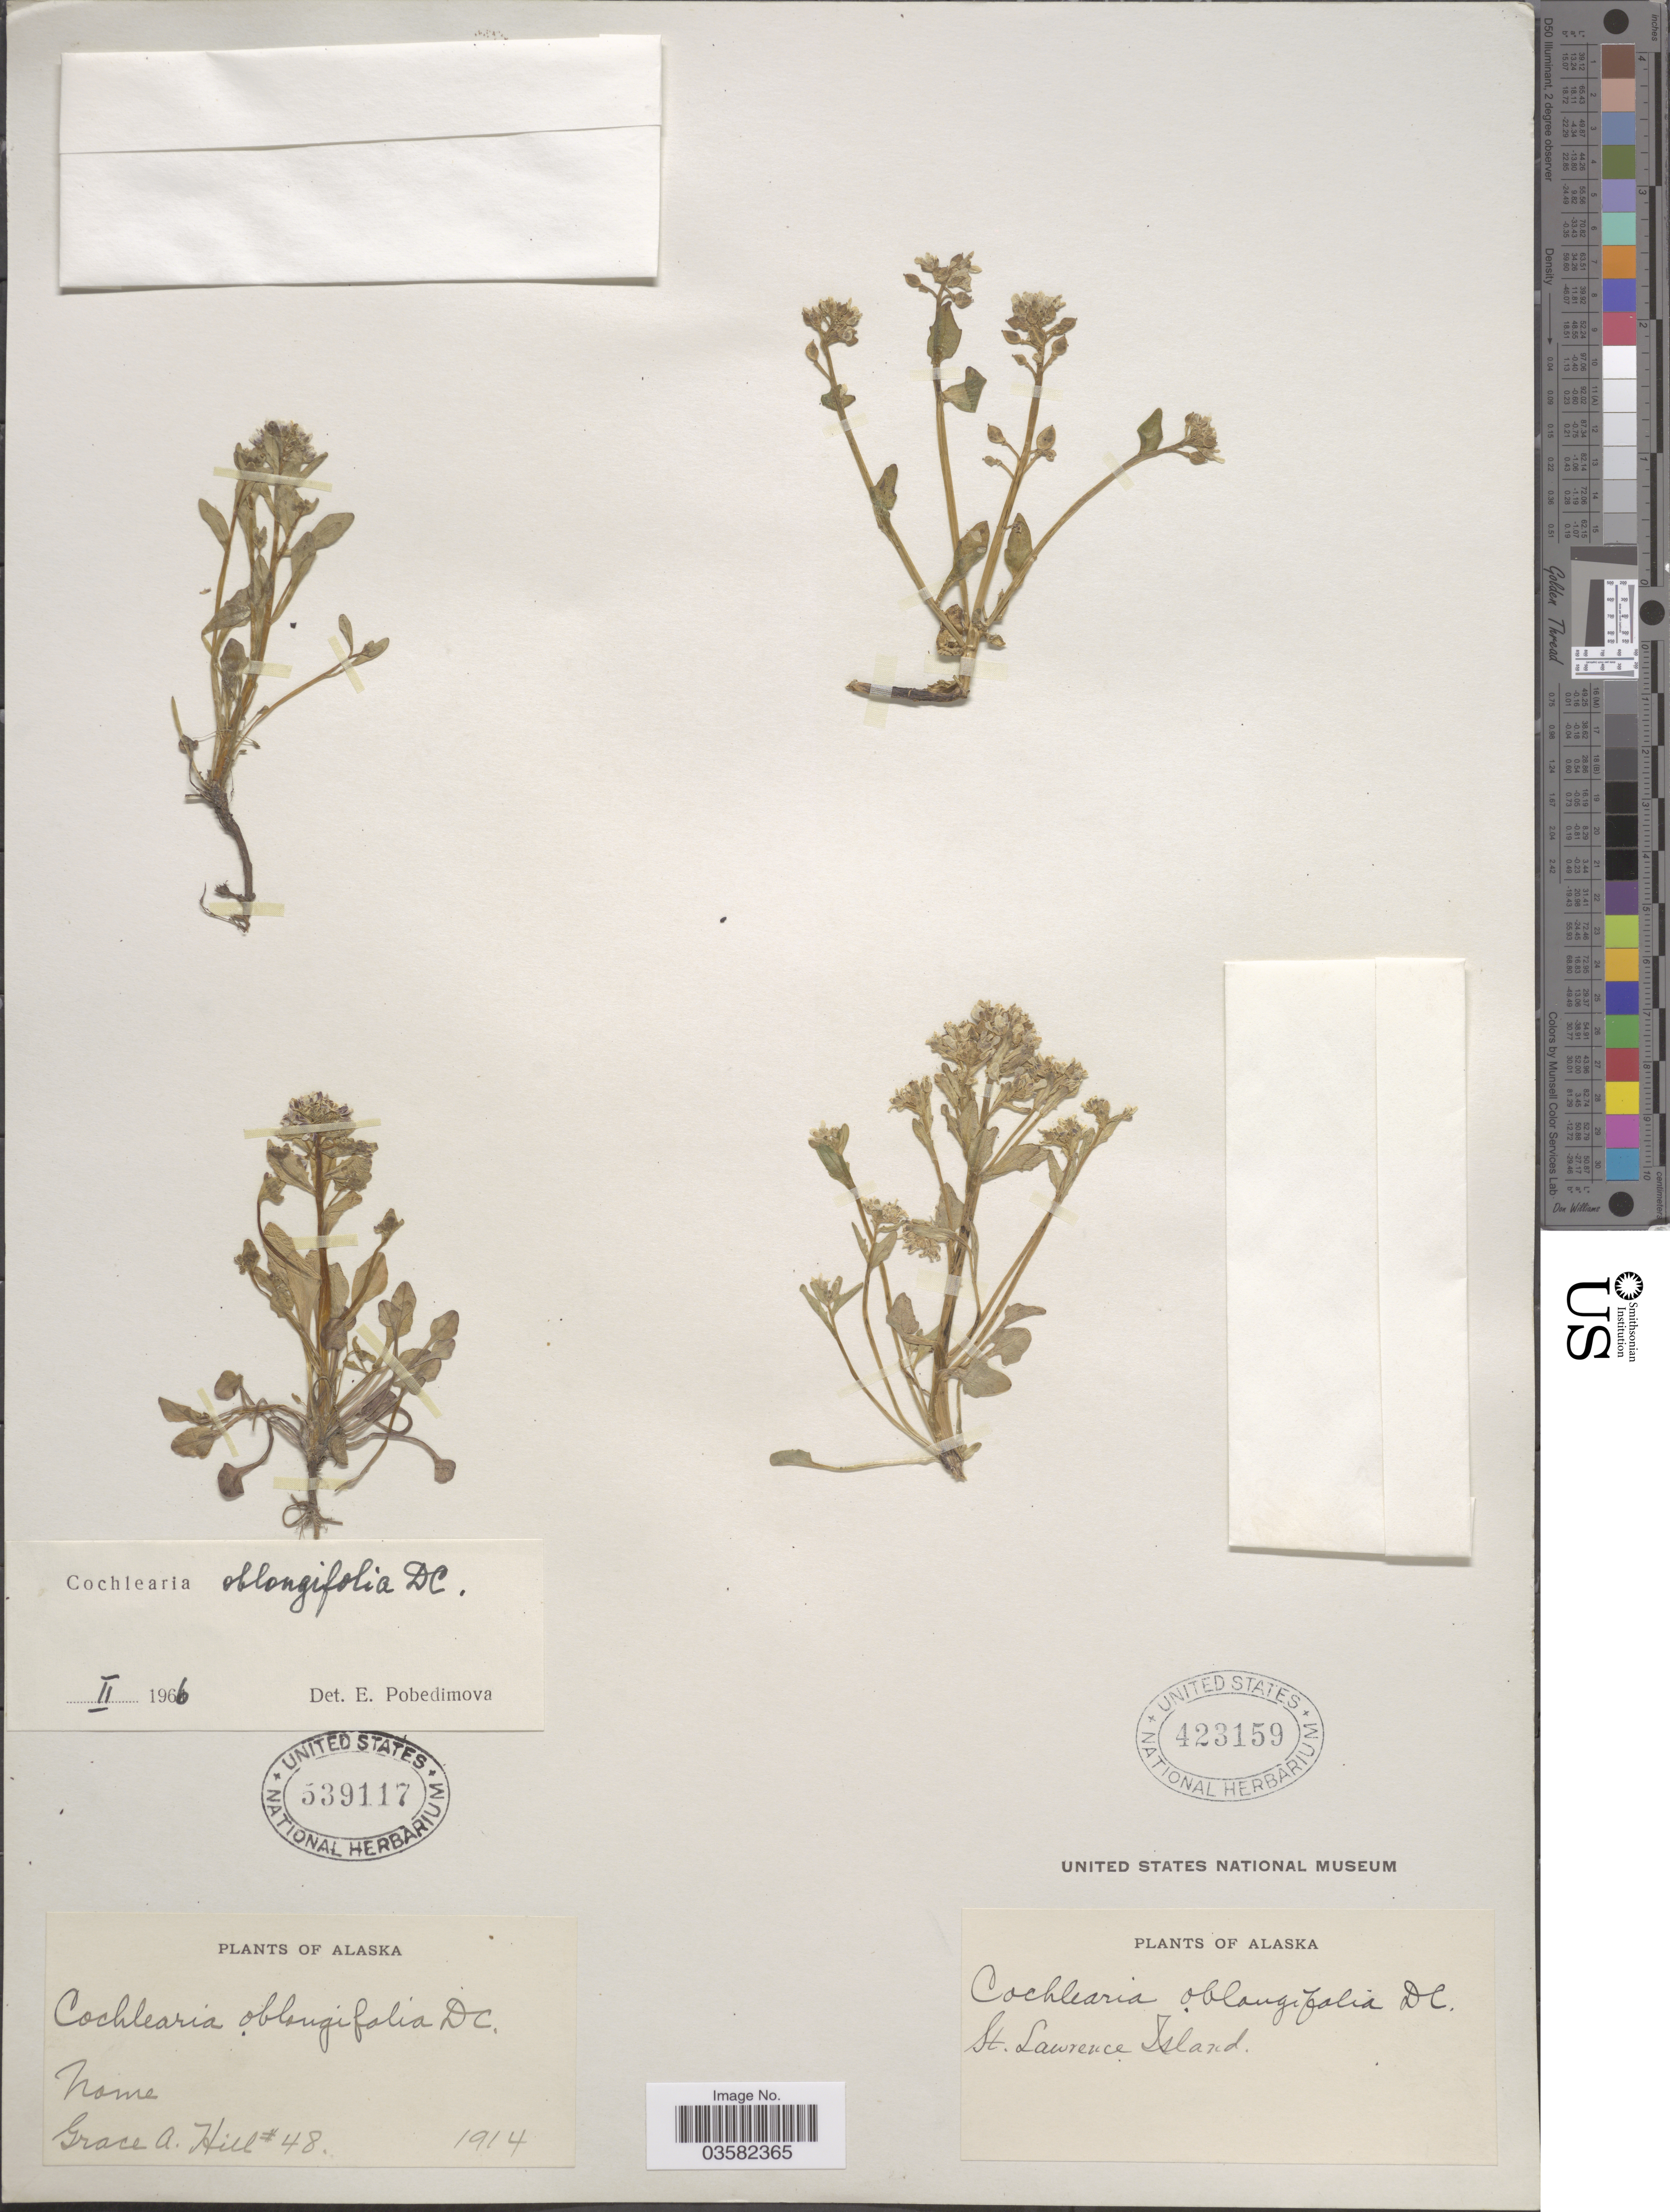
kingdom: Plantae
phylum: Tracheophyta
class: Magnoliopsida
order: Brassicales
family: Brassicaceae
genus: Cochlearia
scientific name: Cochlearia oblongifolia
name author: DC.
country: United States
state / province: Alaska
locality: St. Lawrence Island.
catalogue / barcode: US 423159-2